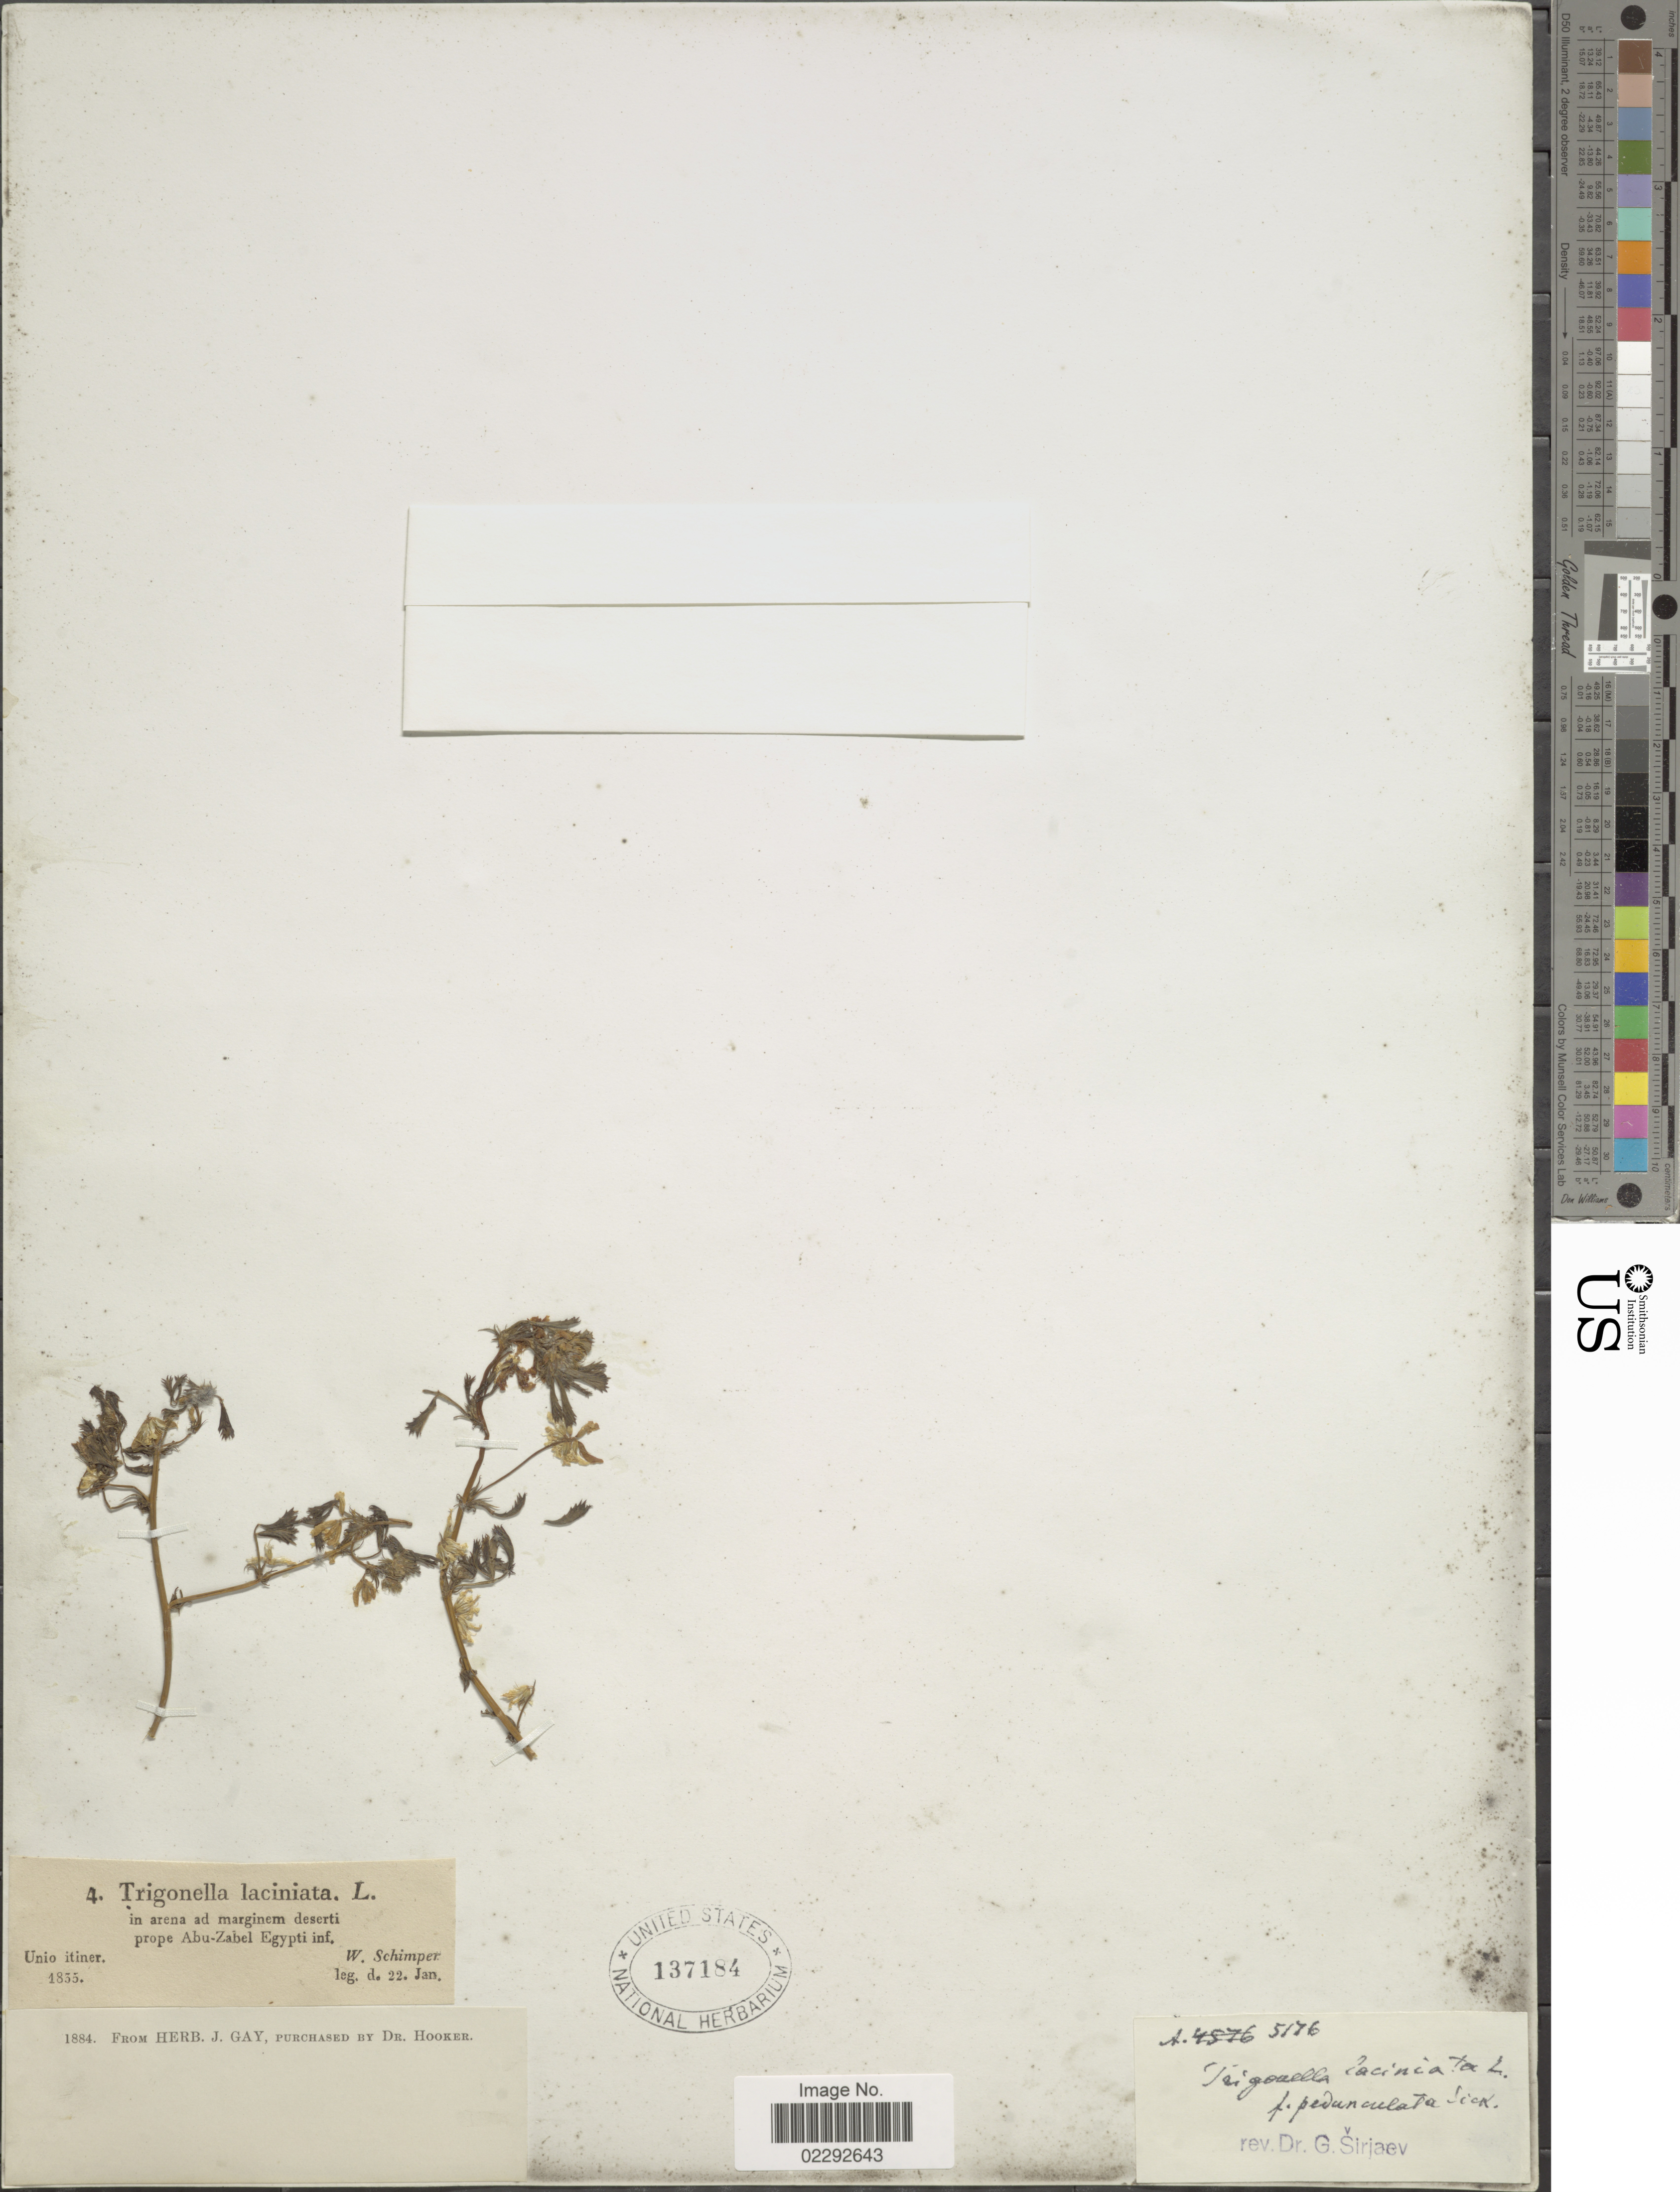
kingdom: Plantae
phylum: Tracheophyta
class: Magnoliopsida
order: Fabales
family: Fabaceae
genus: Trigonella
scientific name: Trigonella laciniata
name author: L.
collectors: W. Schimper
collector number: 4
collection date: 1835-01-22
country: Egypt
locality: In arena ad marginem deserti prope Abyu-Zabel Egypti inf.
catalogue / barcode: US 137184